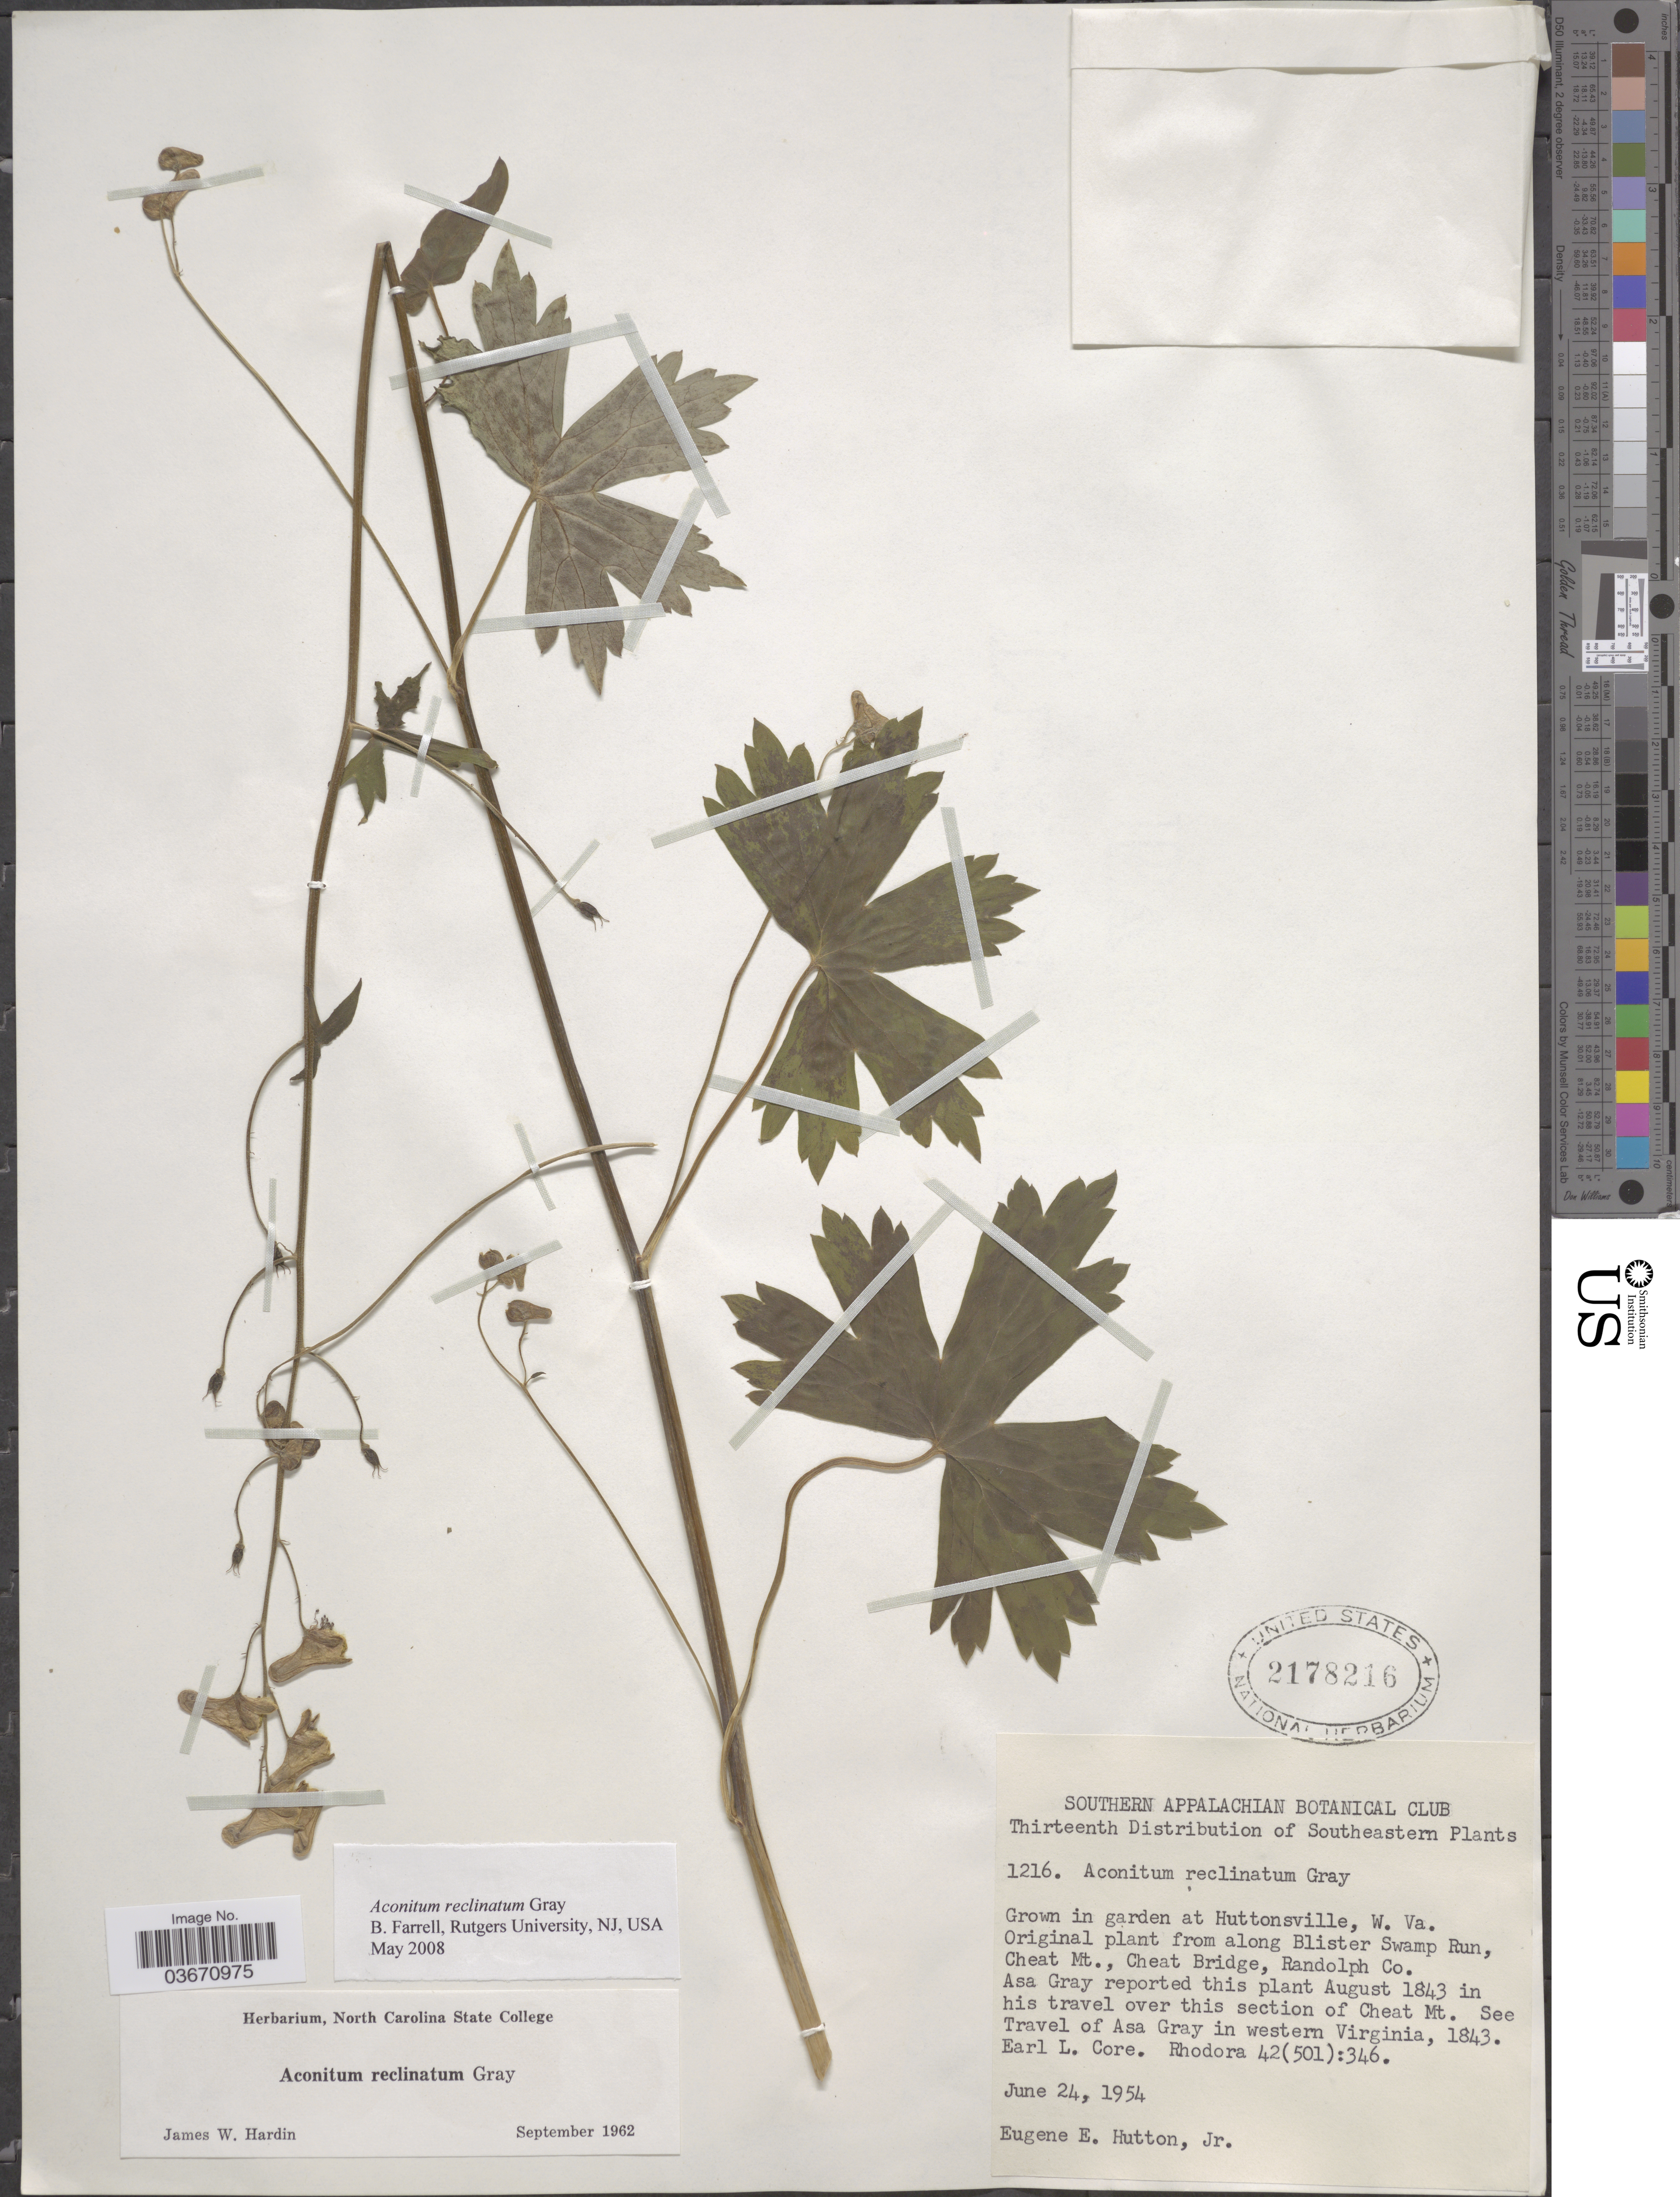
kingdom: Plantae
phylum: Tracheophyta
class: Magnoliopsida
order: Ranunculales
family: Ranunculaceae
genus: Aconitum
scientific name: Aconitum reclinatum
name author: A. Gray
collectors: E. Hutton Jr.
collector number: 1216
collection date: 1954-06-24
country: United States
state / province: West Virginia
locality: Southeastern. Garden at Huttonsville.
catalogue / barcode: US 2178216